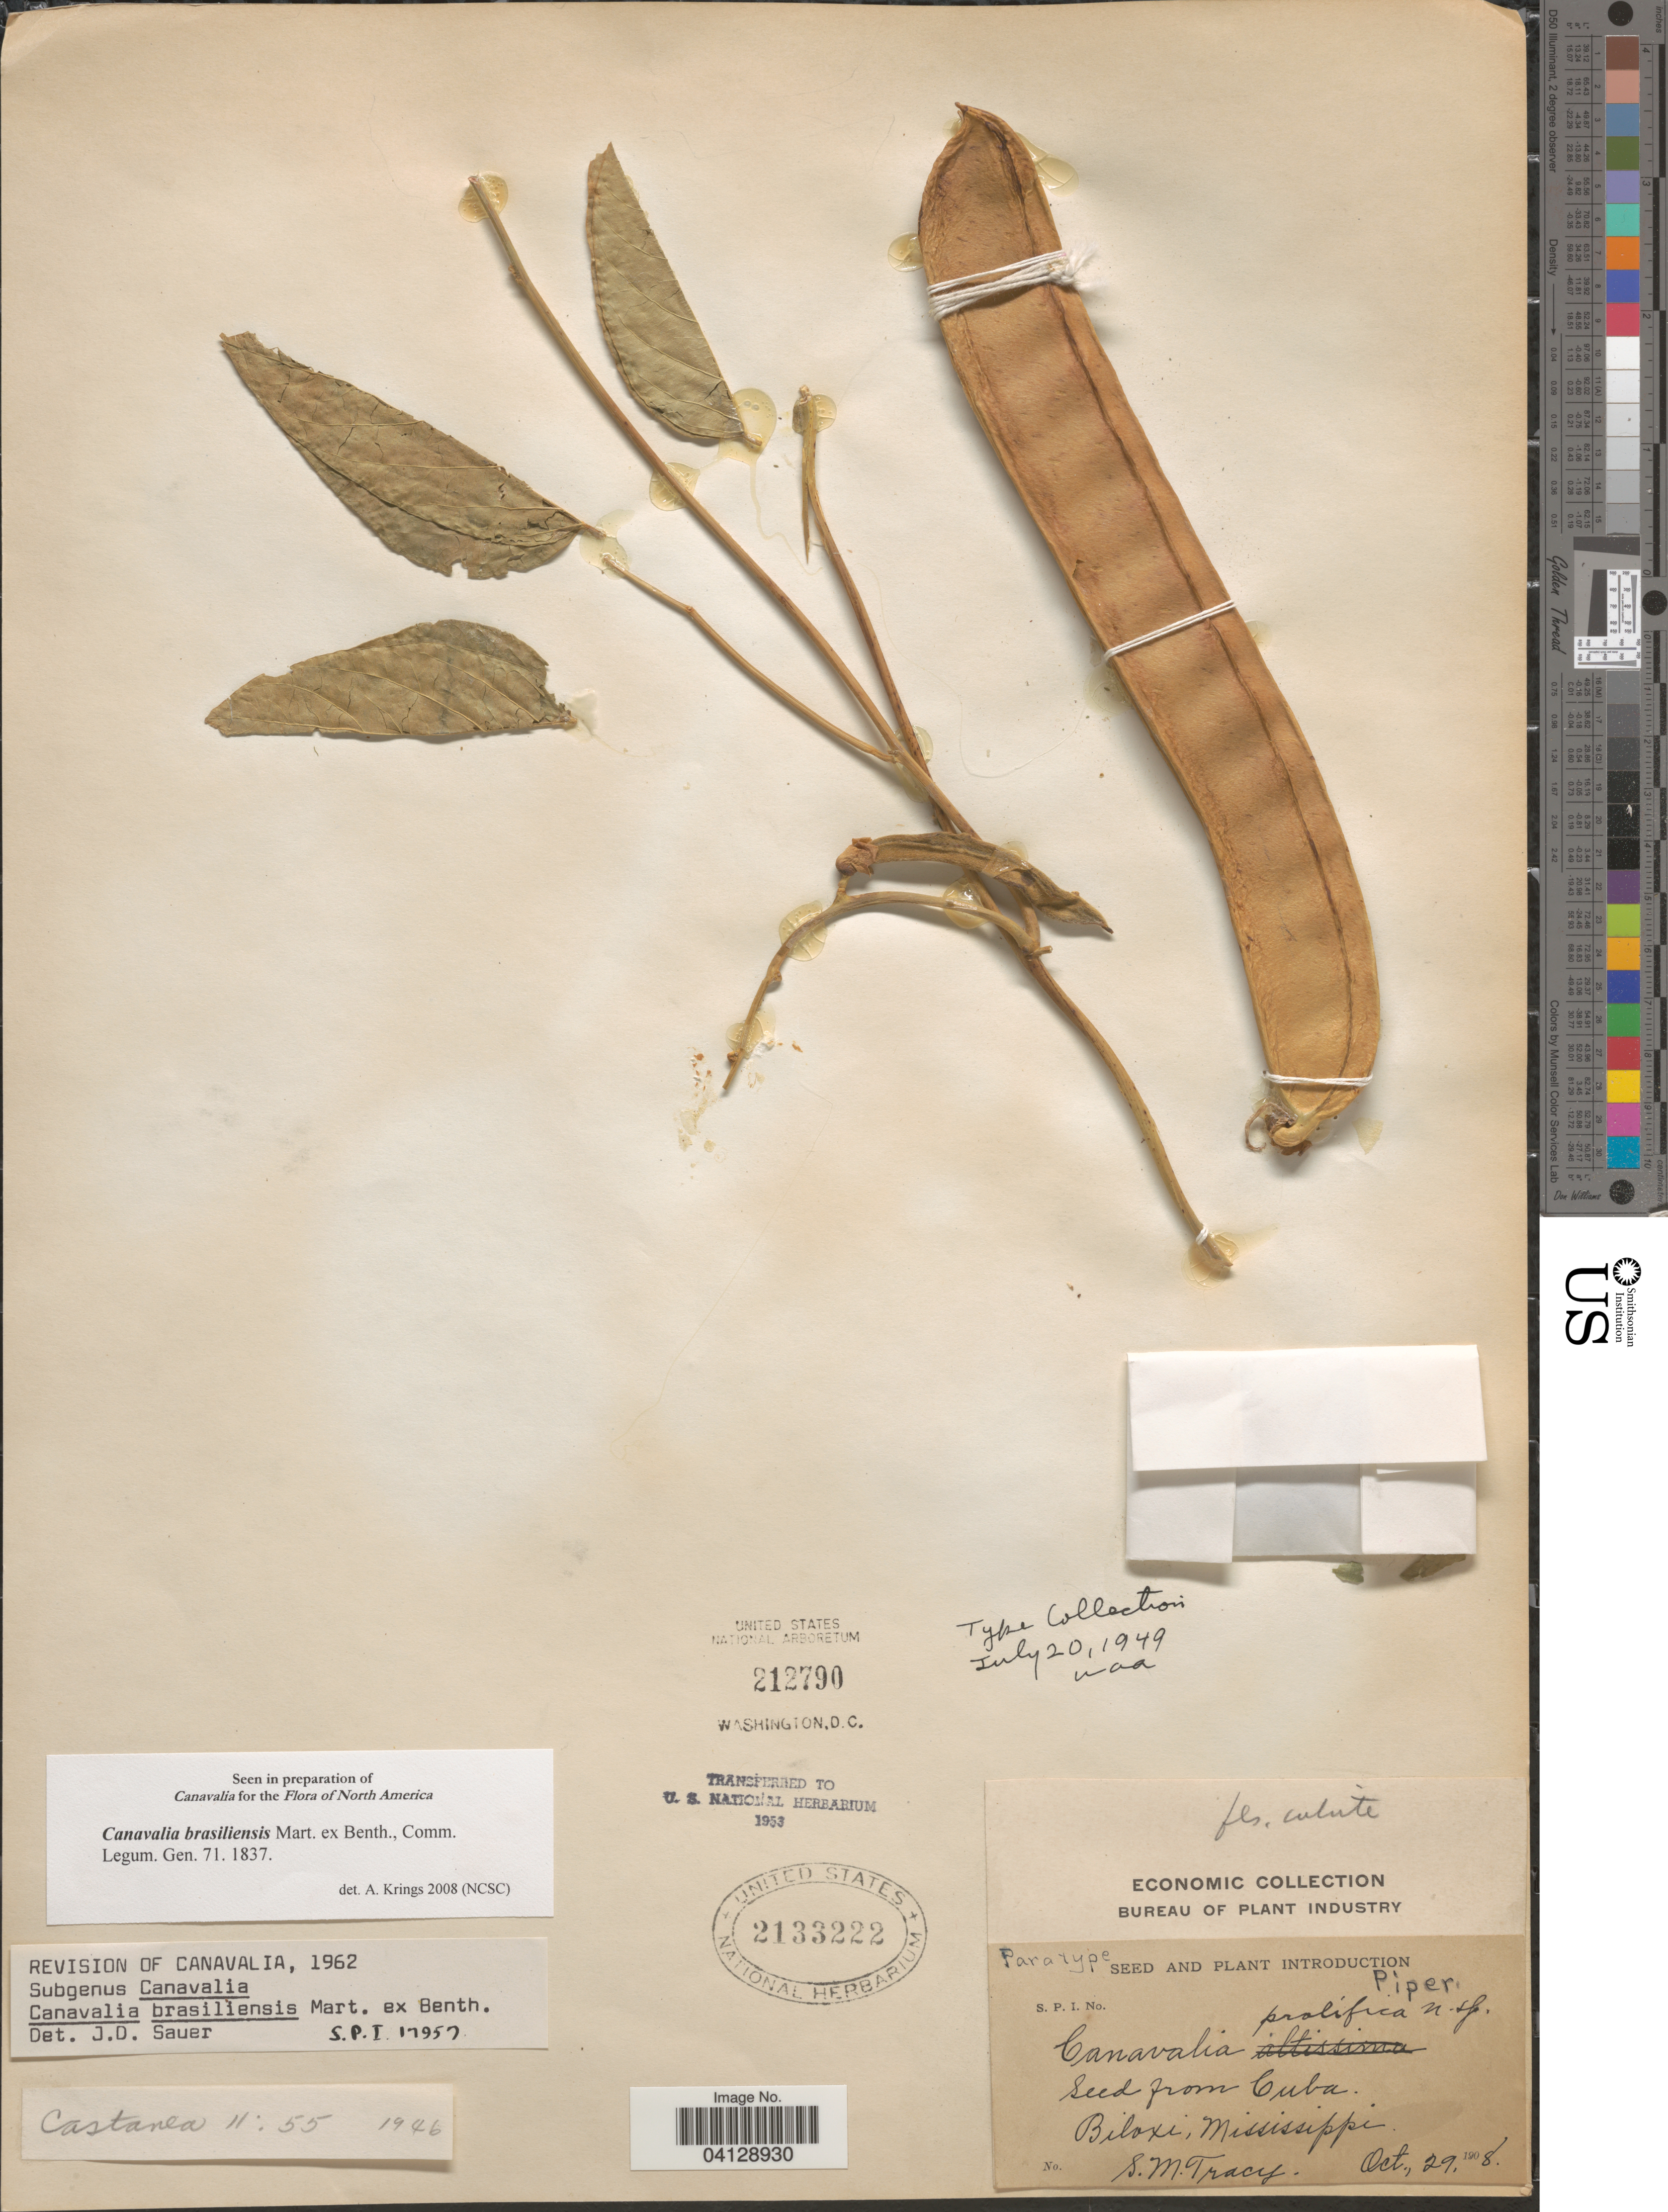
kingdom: Plantae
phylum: Tracheophyta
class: Magnoliopsida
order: Fabales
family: Fabaceae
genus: Canavalia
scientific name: Canavalia brasiliensis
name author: Mart. ex Benth.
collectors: S. M. Tracy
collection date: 1908-10-29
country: United States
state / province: Mississippi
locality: Biloxi.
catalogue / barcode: US 2133222